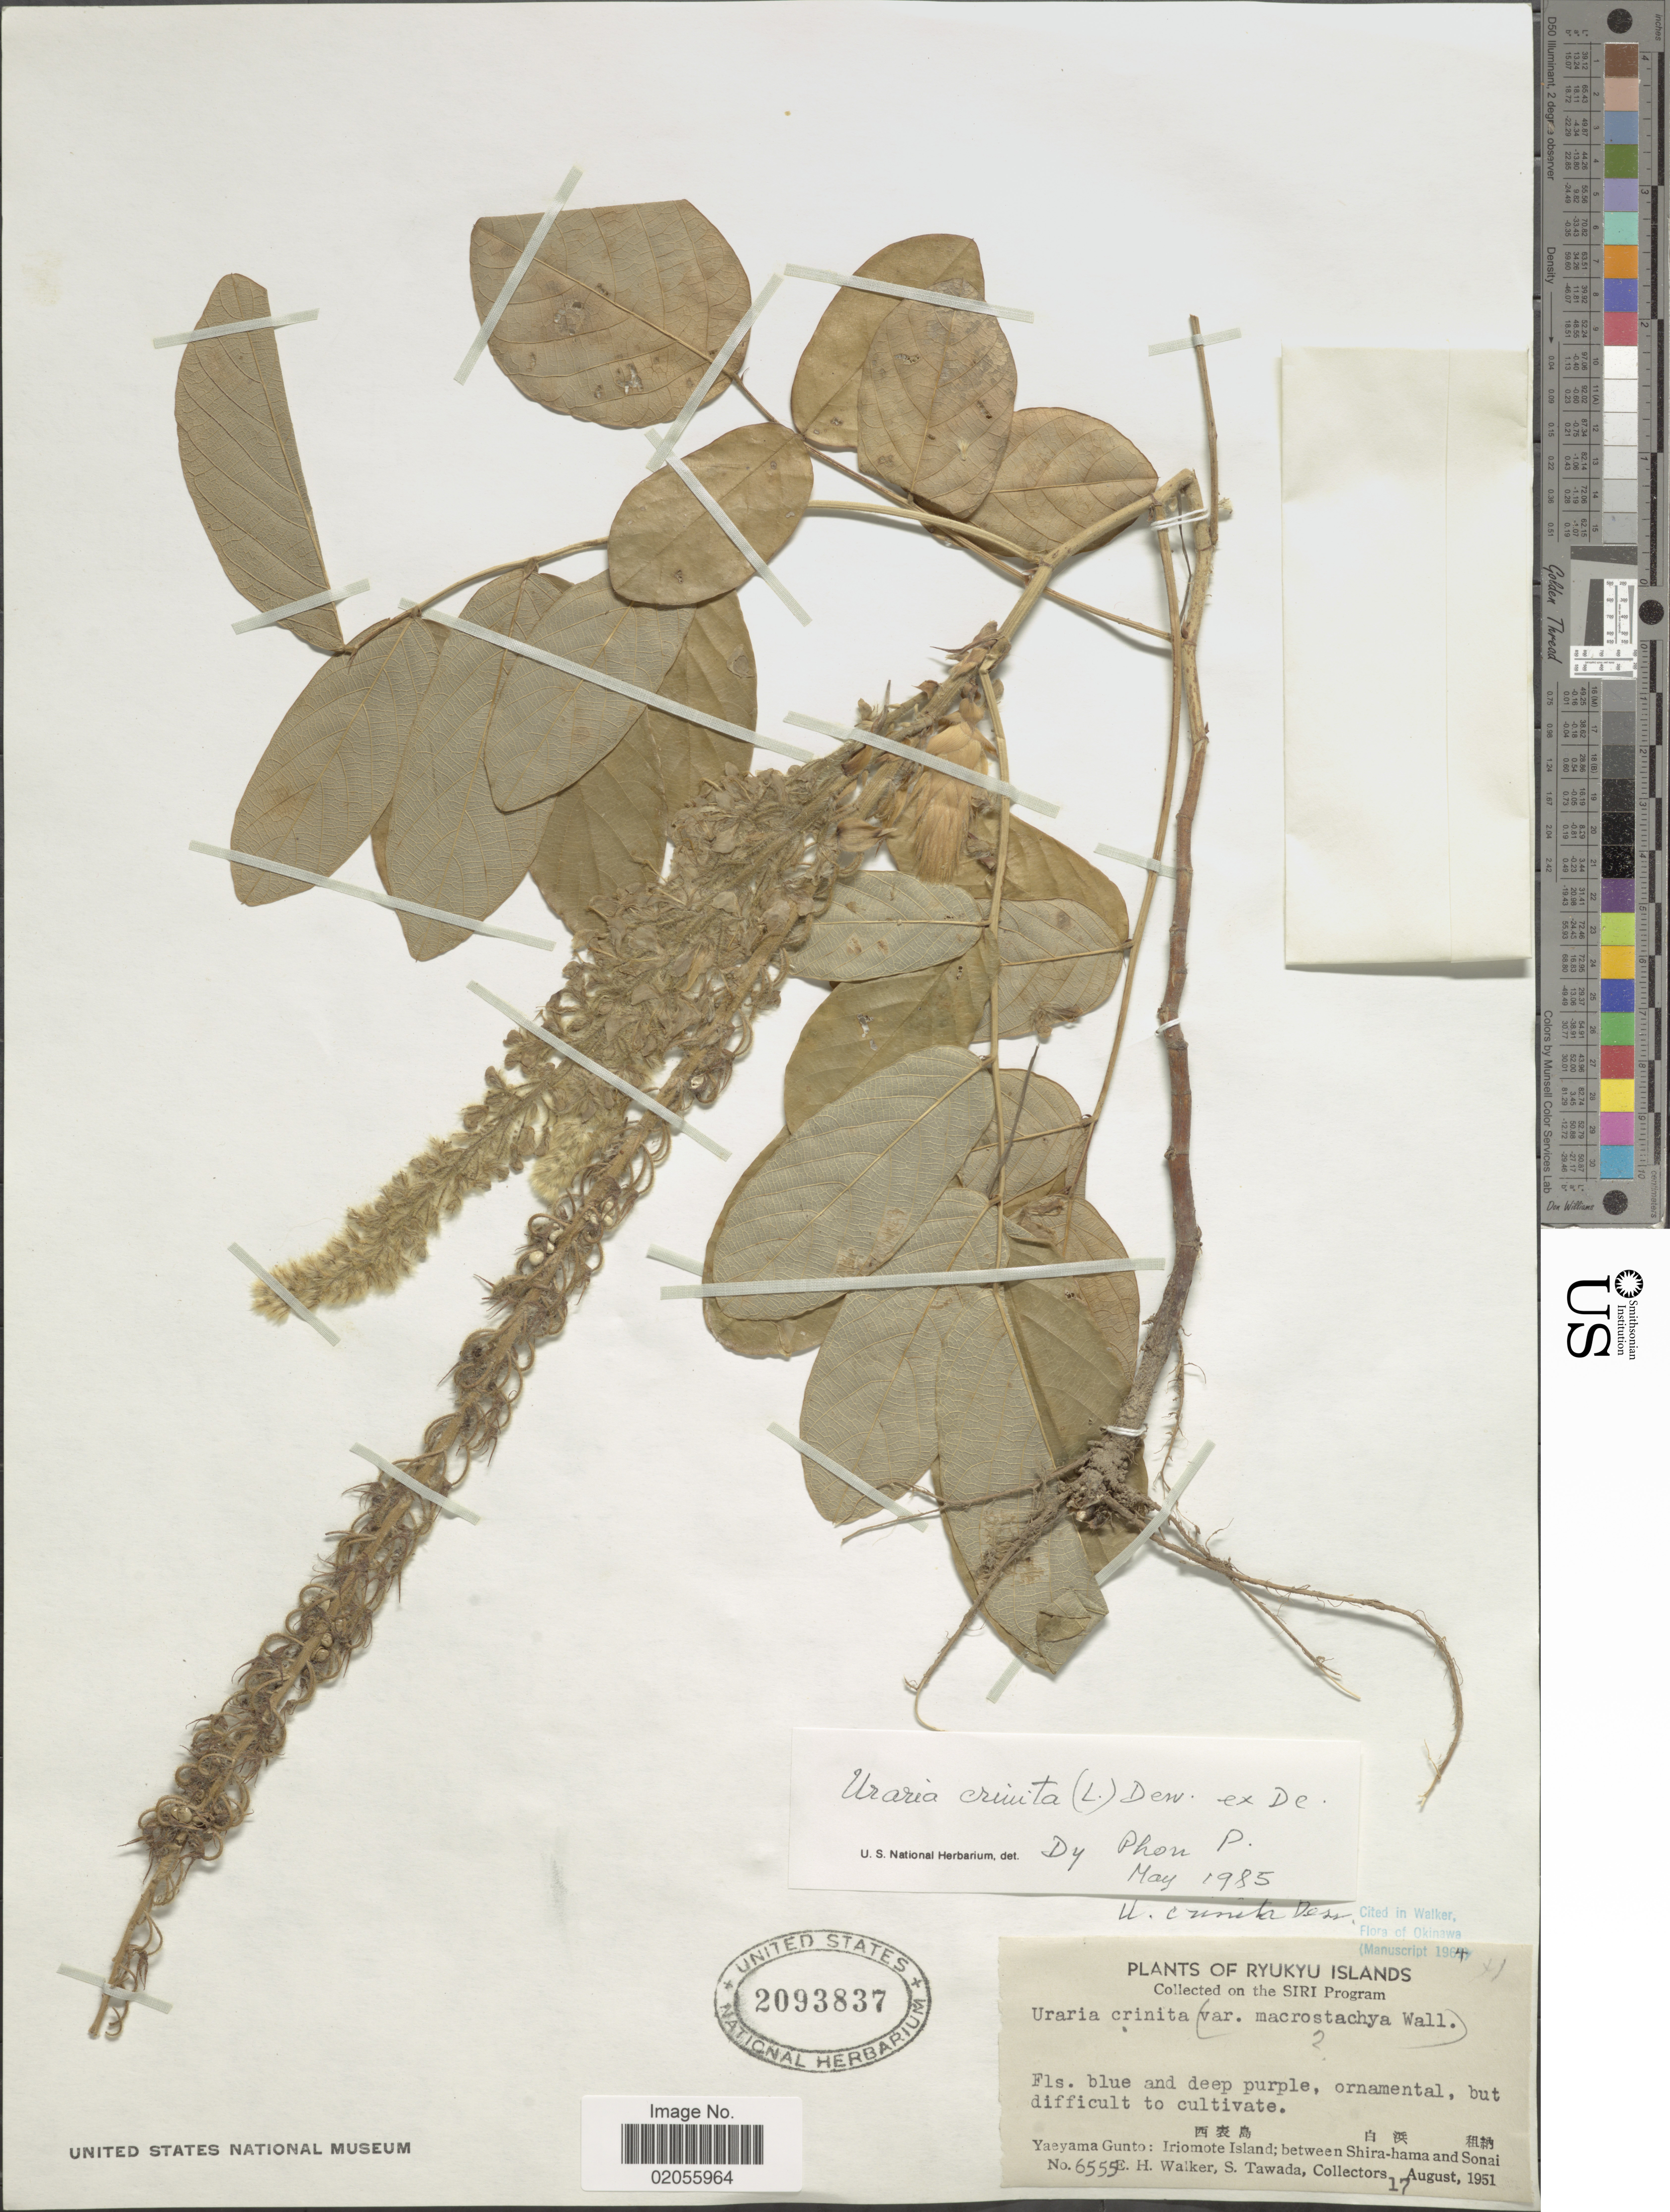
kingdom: Plantae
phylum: Tracheophyta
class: Magnoliopsida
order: Fabales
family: Fabaceae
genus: Uraria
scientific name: Uraria crinita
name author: (L.) Desv.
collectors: E. H. Walker & S. Tawada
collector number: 6559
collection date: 1951-08-17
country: Japan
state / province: Okinawa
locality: Ryukyu Islands, Yaeyama Gunto, Iriomote Island, Between Shira-hama and Sonai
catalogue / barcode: US 2093837